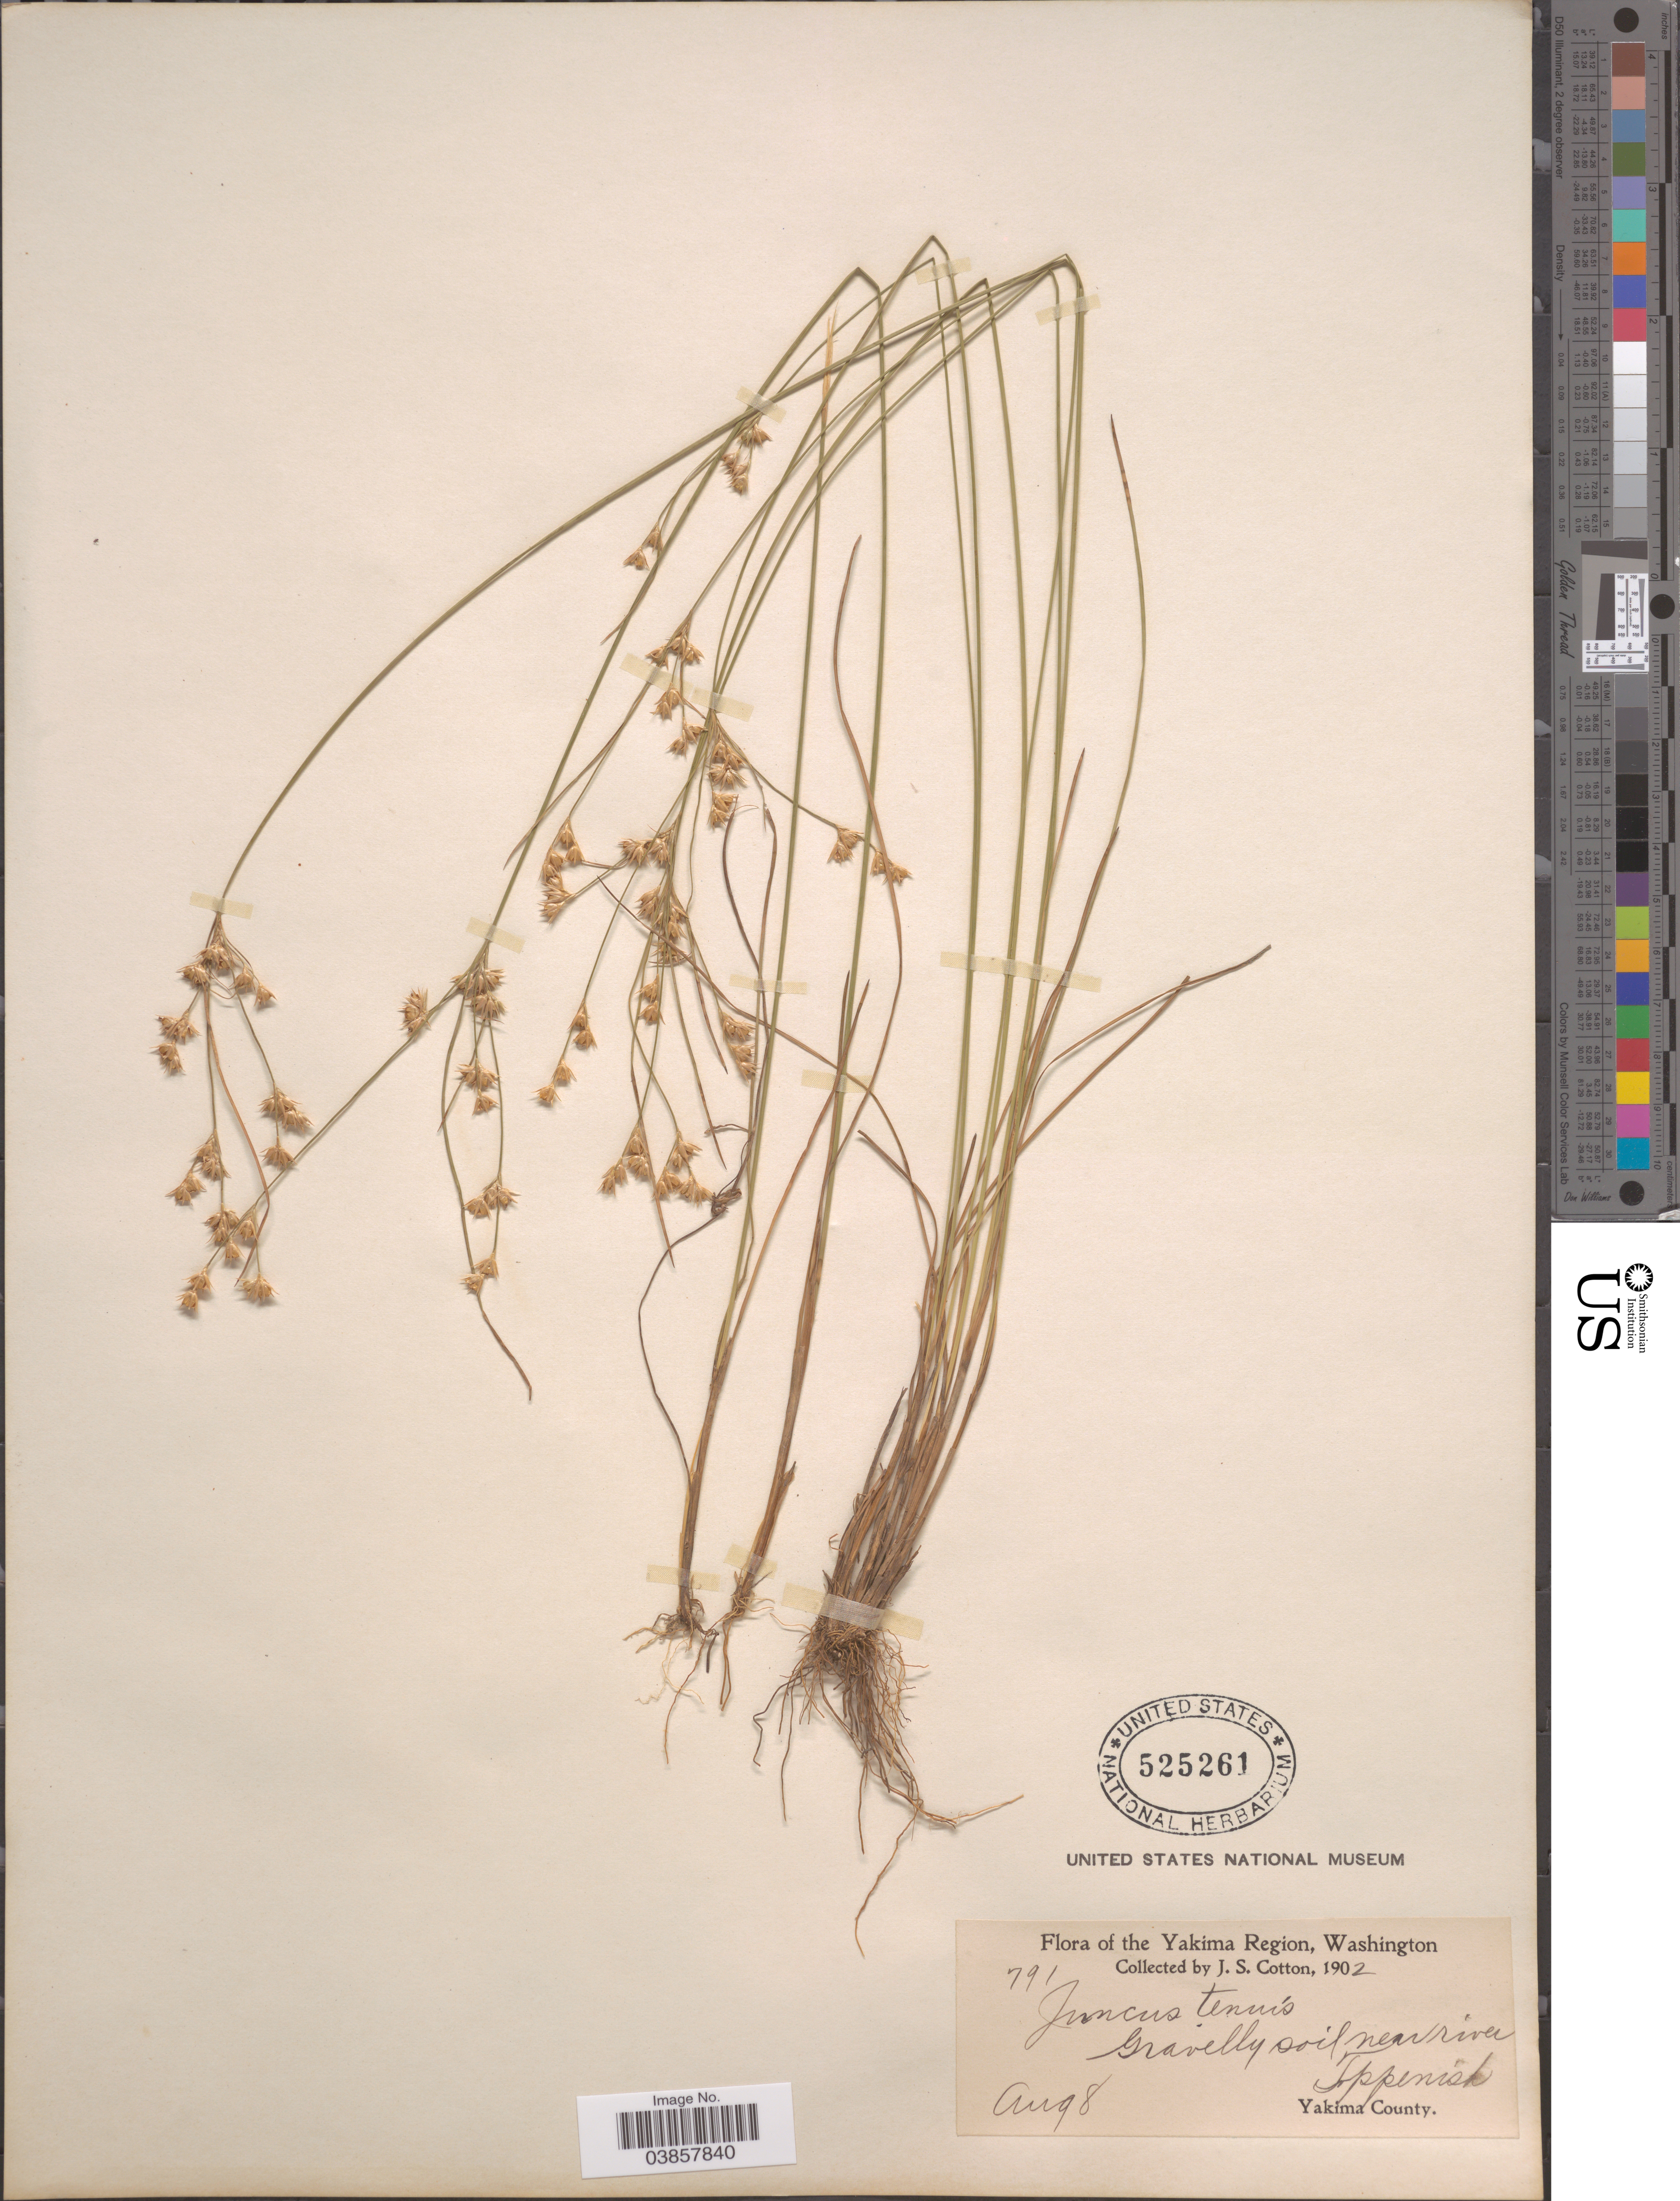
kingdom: Plantae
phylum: Tracheophyta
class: Liliopsida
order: Poales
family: Juncaceae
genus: Juncus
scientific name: Juncus tenuis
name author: Willd.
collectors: J. S. Cotton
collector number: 791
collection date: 1902-08-08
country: United States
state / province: Washington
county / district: Yakima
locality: Yakima Region. Gravelly soil near river Toppenish. Yakima County.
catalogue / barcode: US 525261